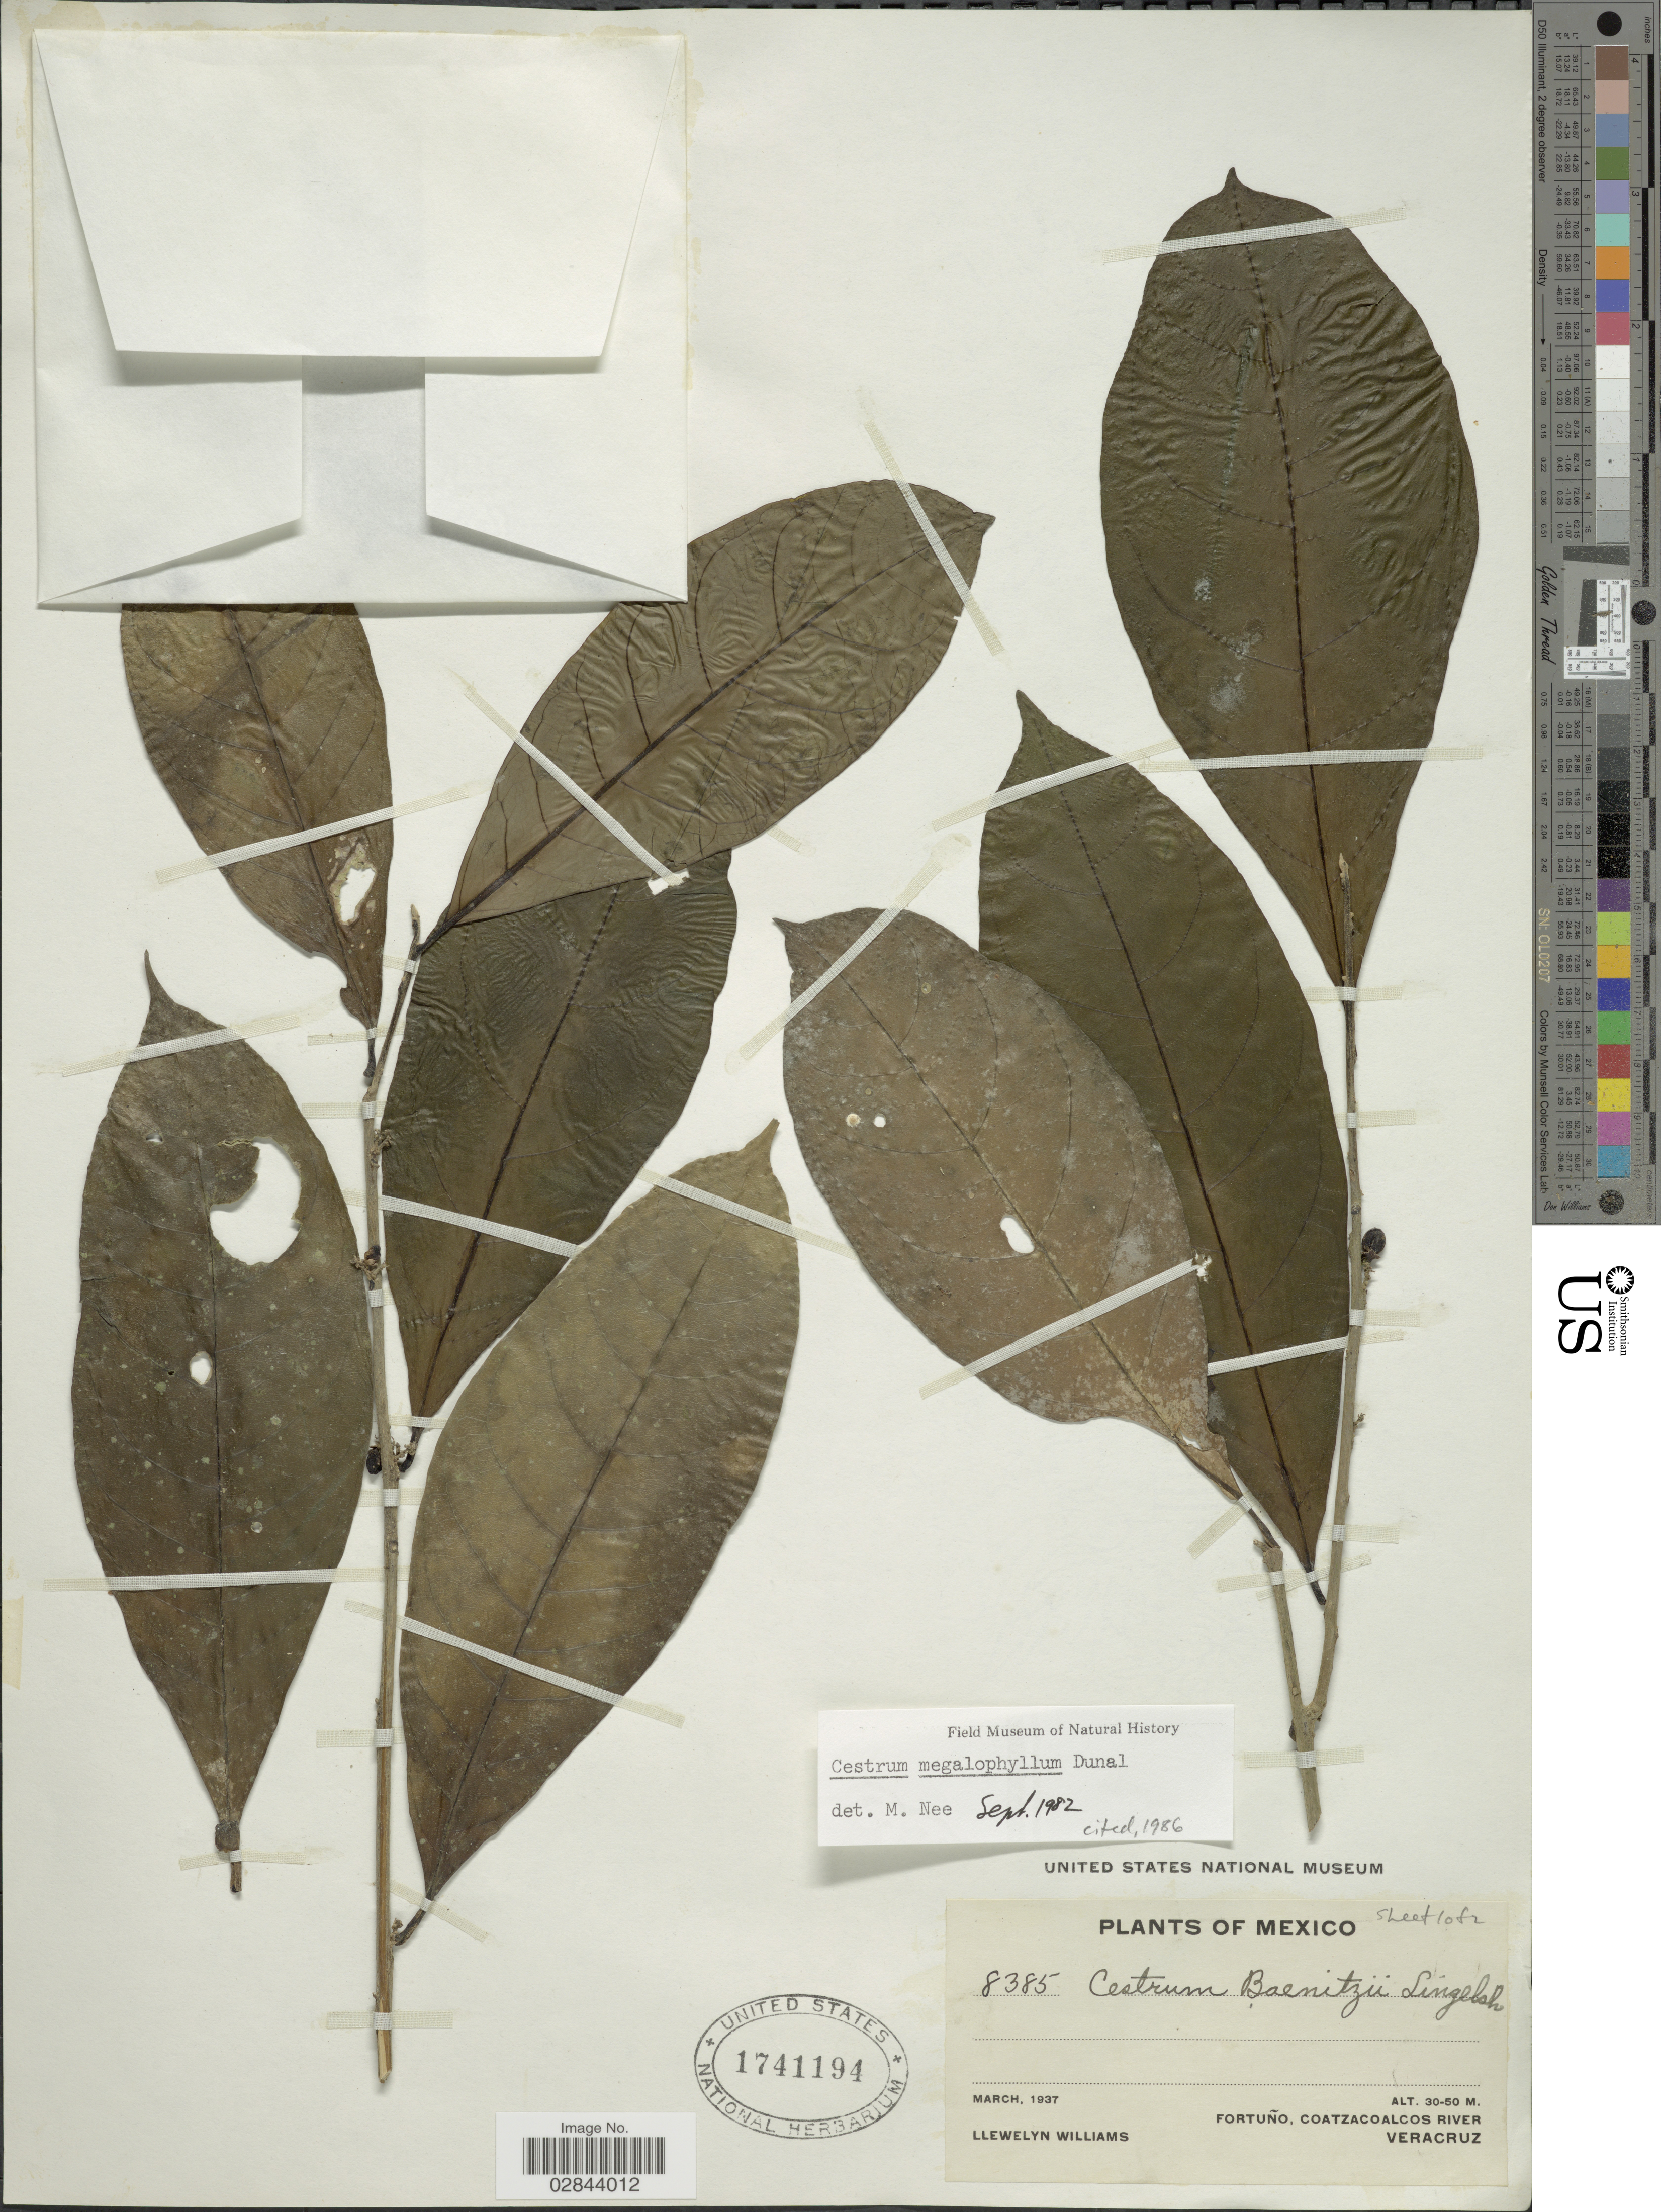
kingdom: Plantae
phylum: Tracheophyta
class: Magnoliopsida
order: Solanales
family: Solanaceae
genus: Cestrum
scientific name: Cestrum schlechtendahlii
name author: G. Don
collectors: Ll. Williams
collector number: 8385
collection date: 1937-03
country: Mexico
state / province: Veracruz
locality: Fortuño, Coatzacoalcos River. Veracruz.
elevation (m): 30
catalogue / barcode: US 1741194